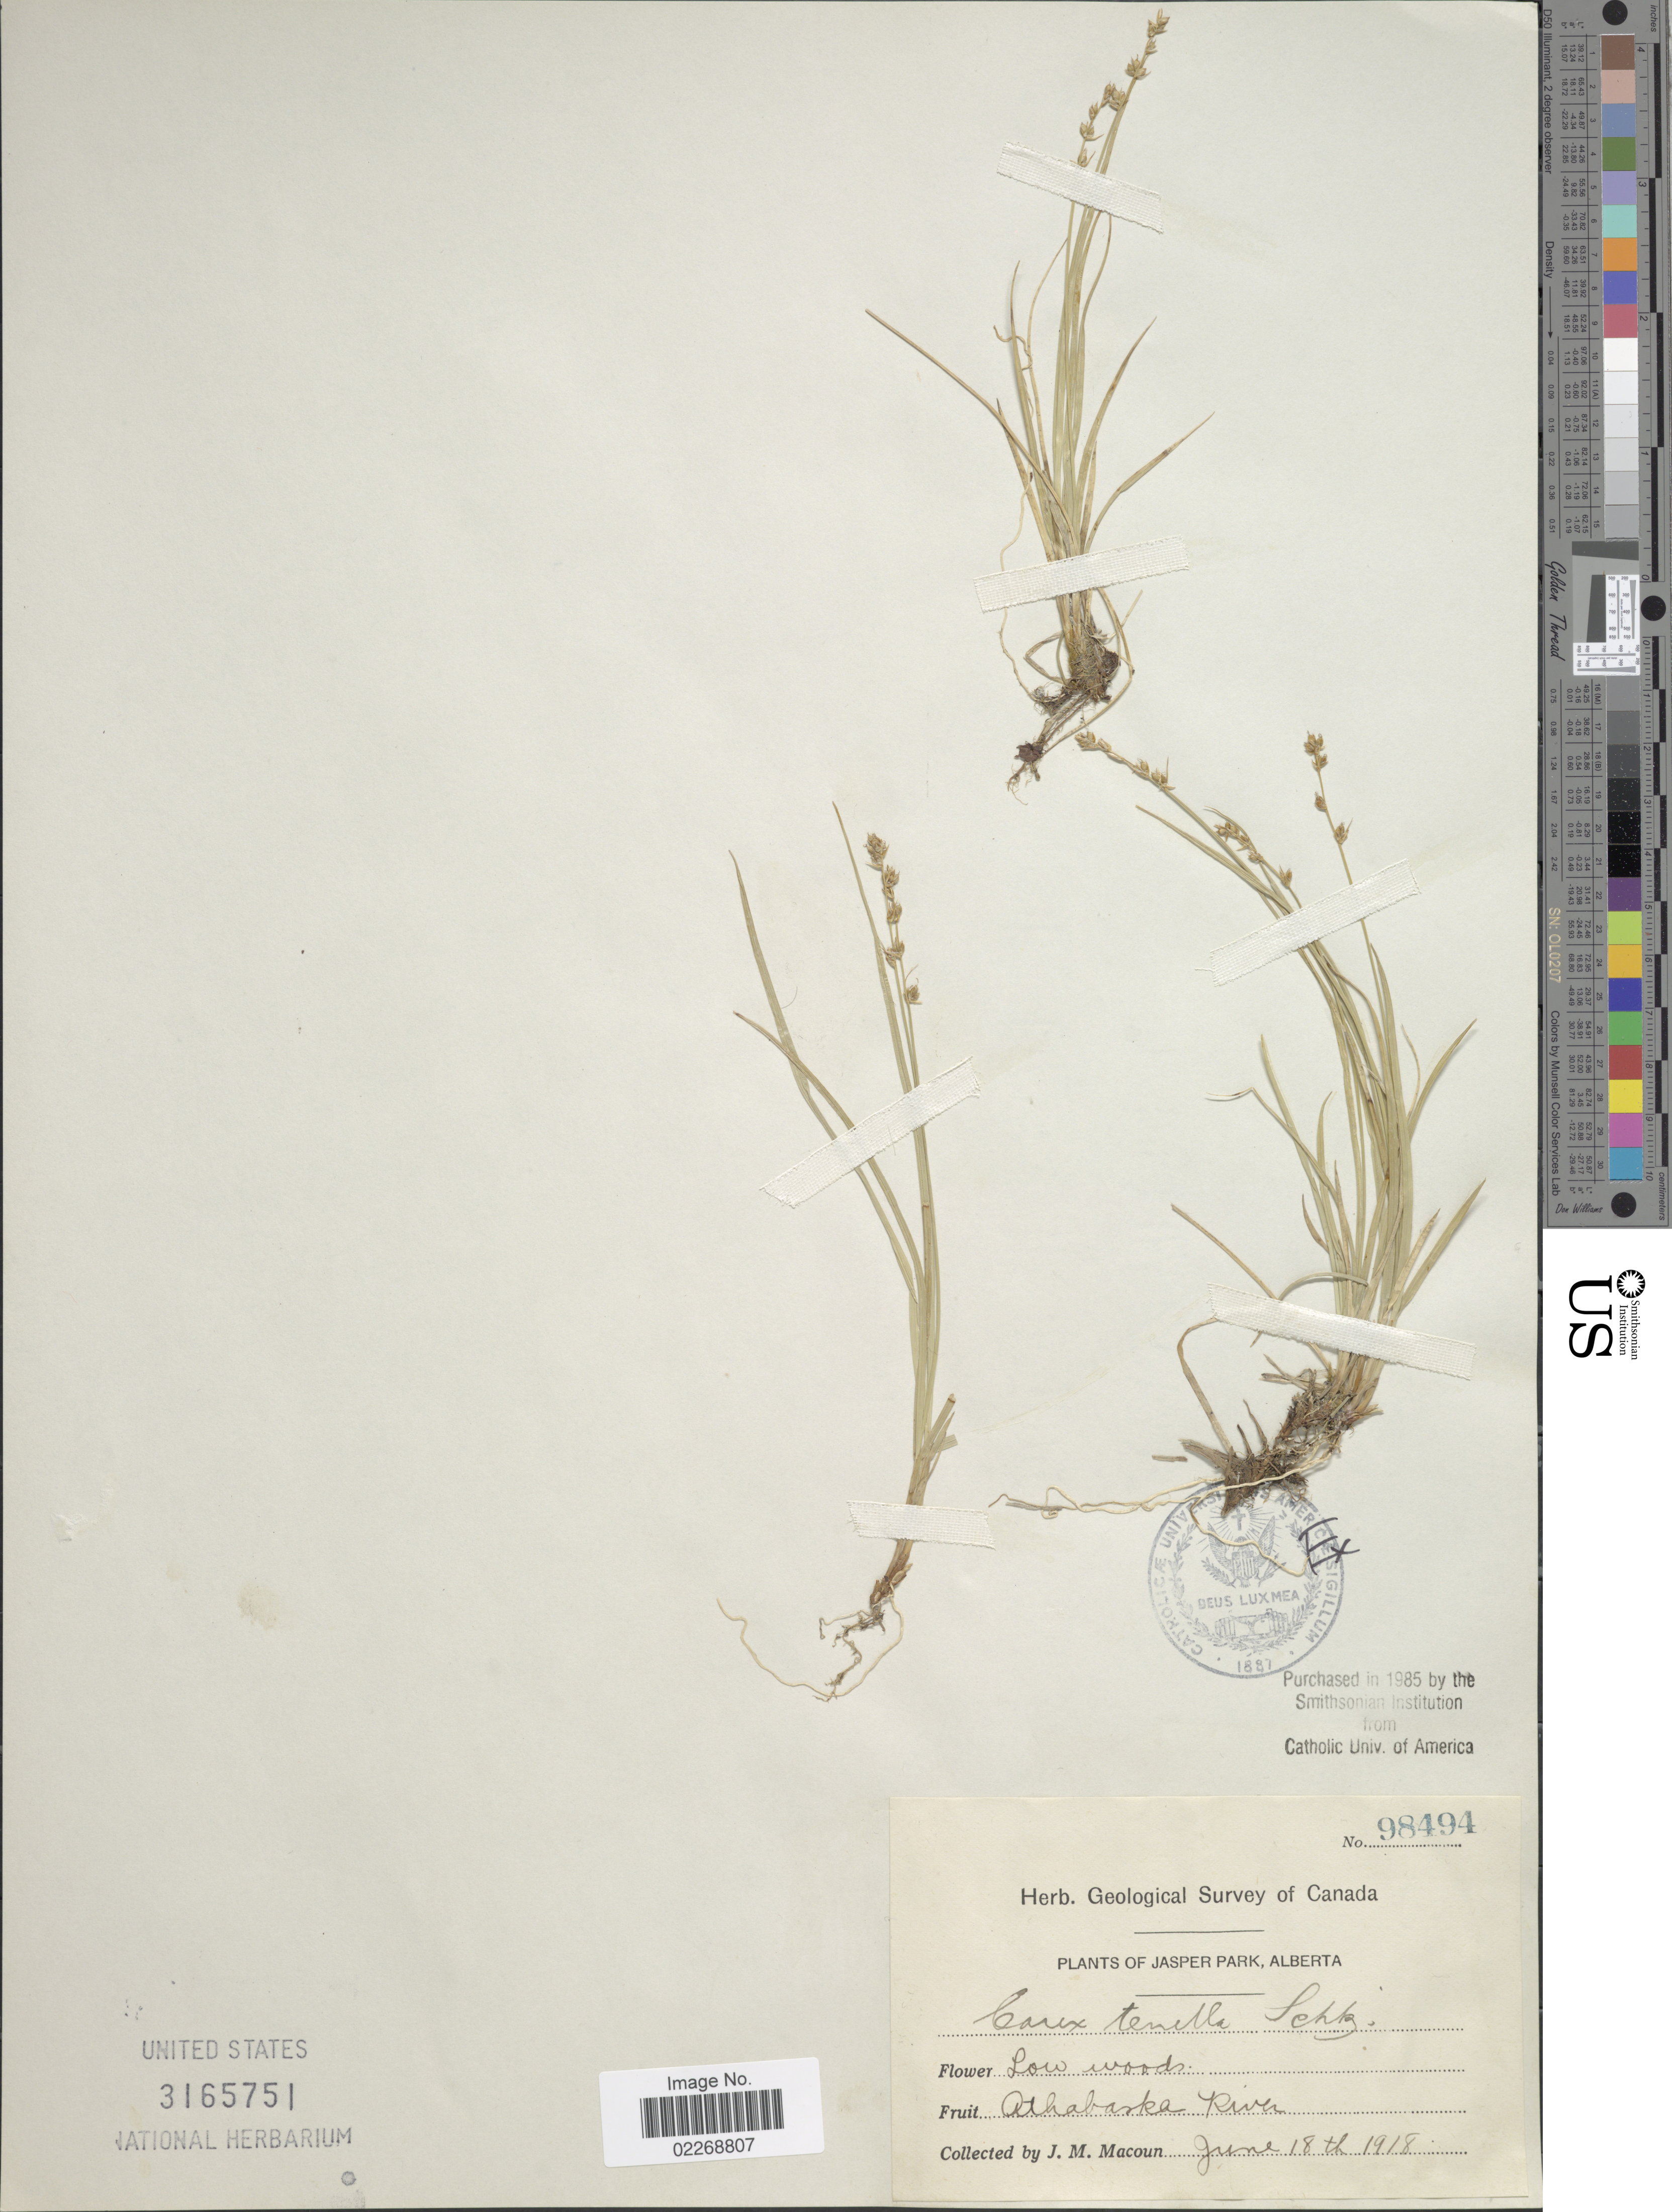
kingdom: Plantae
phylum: Tracheophyta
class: Liliopsida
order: Poales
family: Cyperaceae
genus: Carex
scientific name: Carex disperma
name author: Dewey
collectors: J. M. Macoun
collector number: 98494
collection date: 1918-06-18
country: Canada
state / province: Alberta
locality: Jasper park. Athabaska River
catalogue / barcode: US 3165751